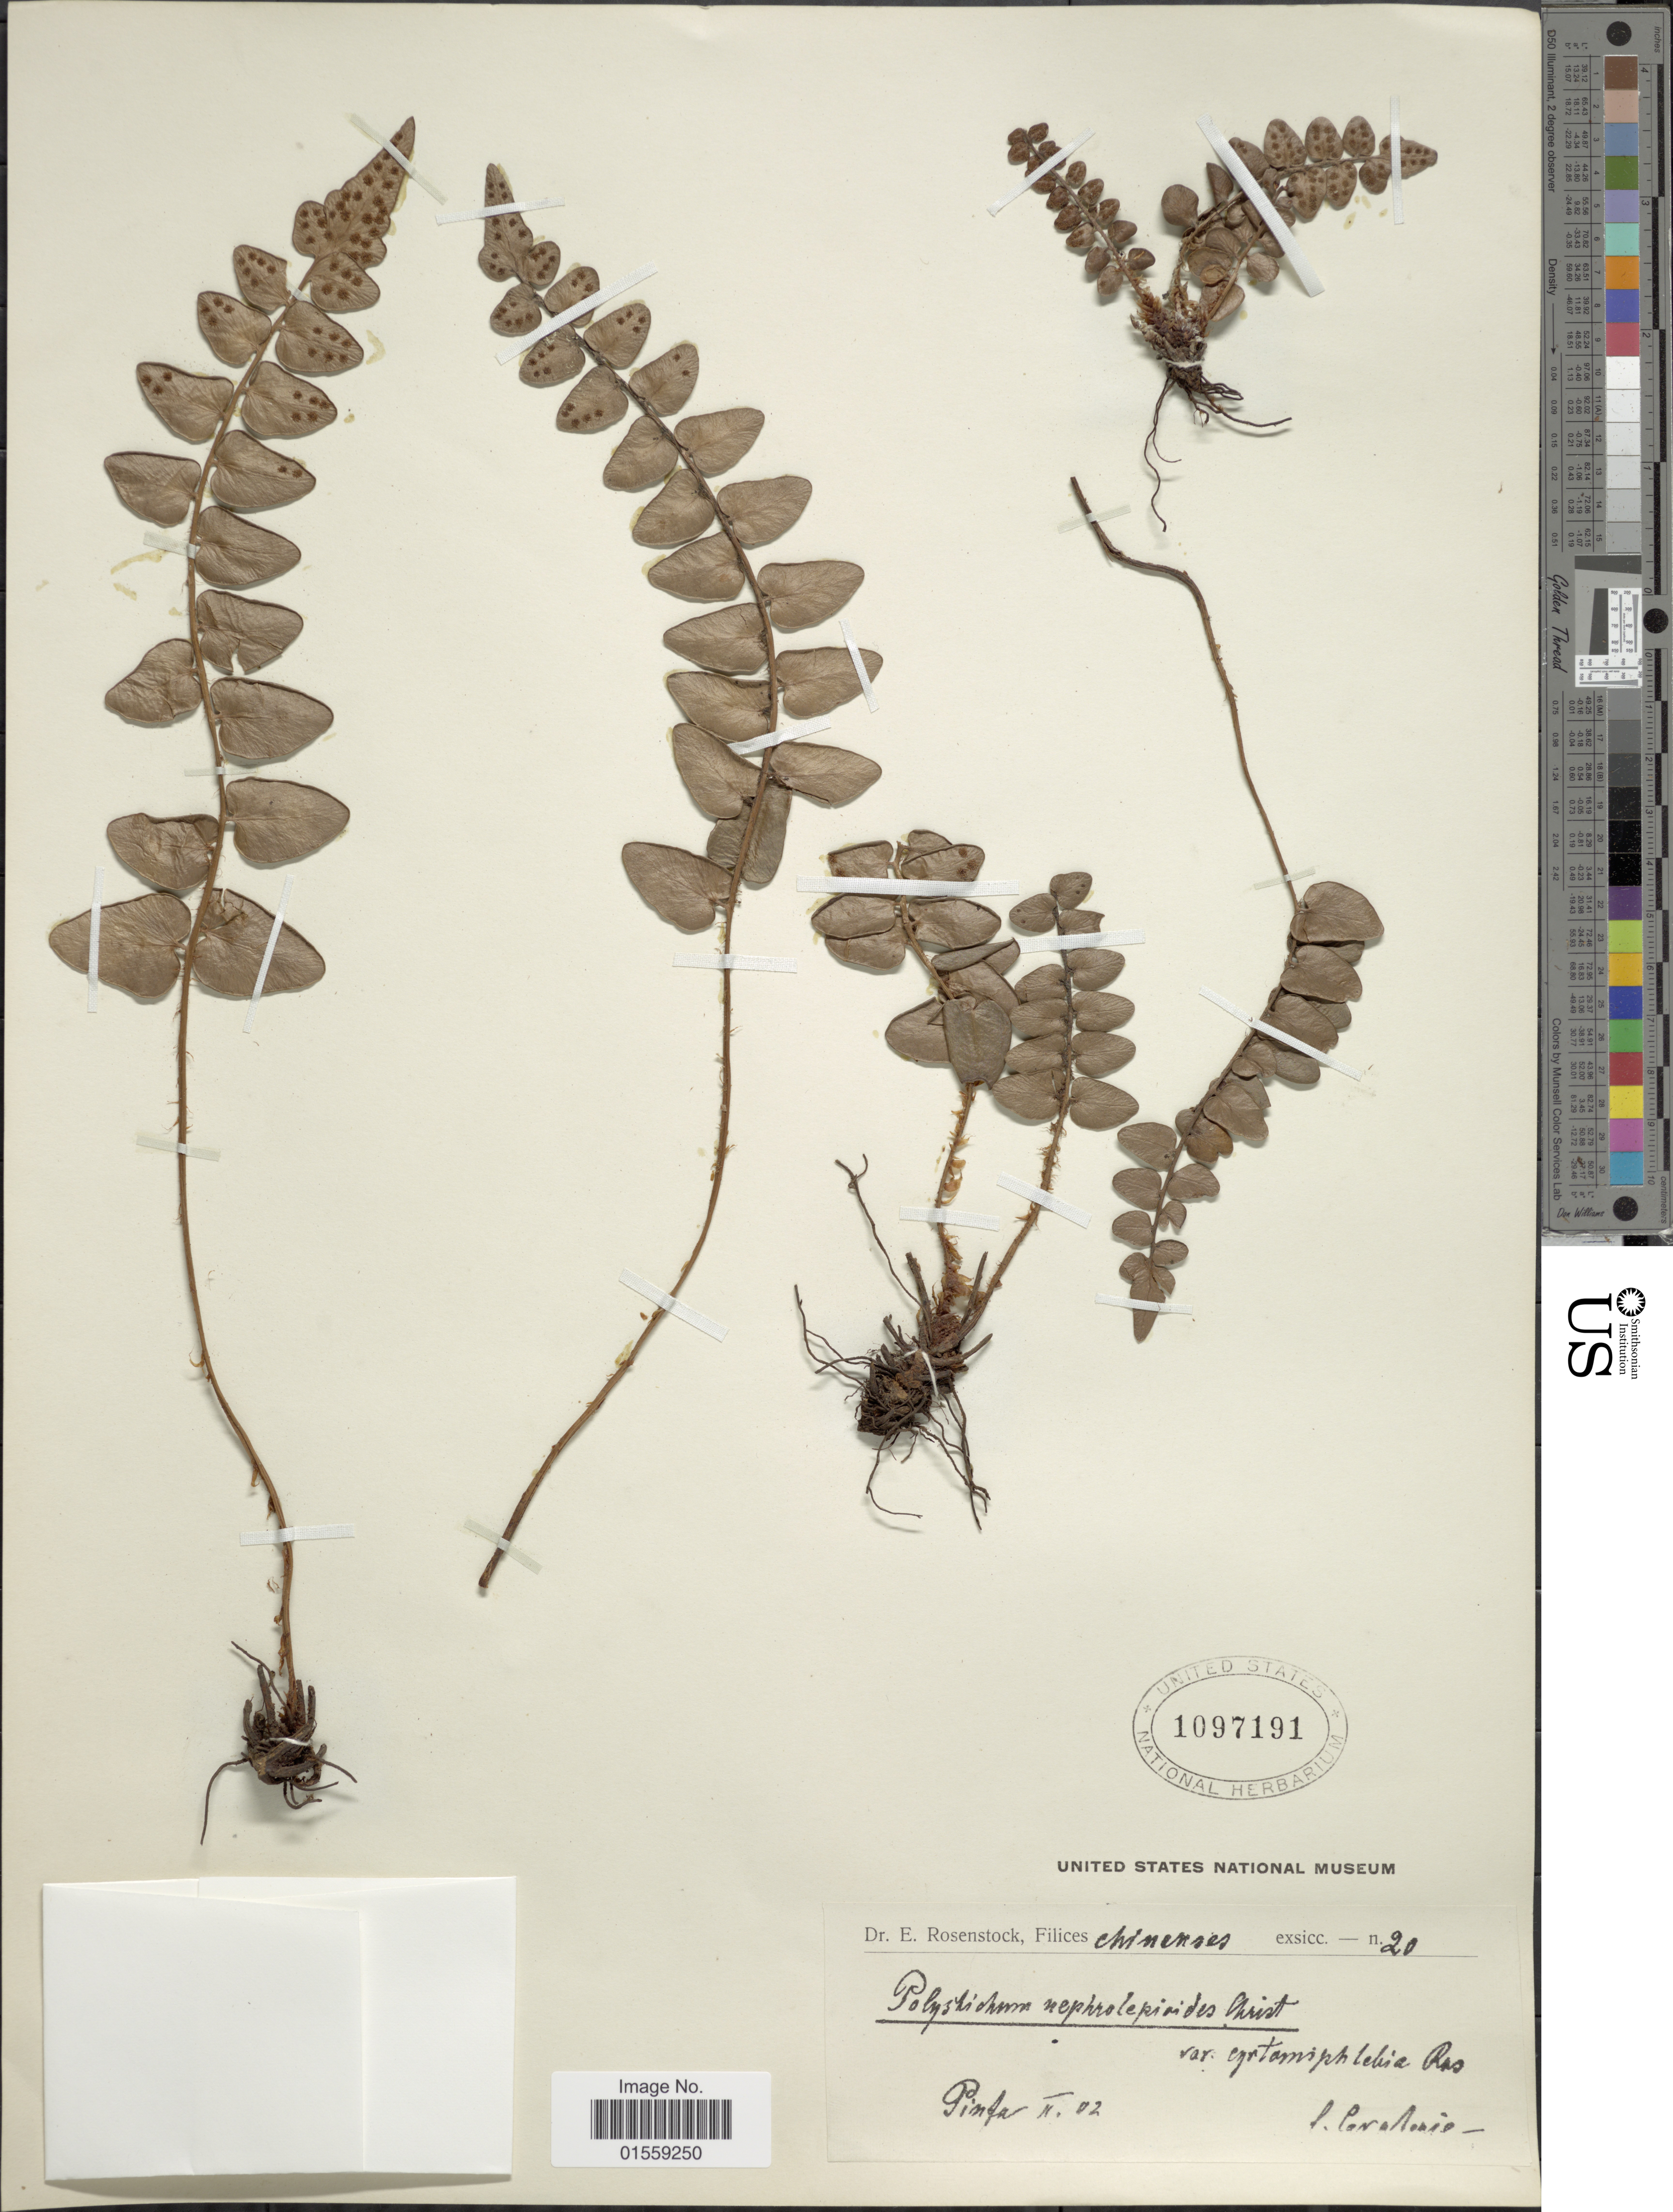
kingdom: Plantae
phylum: Tracheophyta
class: Polypodiopsida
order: Polypodiales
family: Dryopteridaceae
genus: Polystichum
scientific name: Polystichum nephroledpioides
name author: Christ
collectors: -. Cavalerie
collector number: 20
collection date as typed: Transcribed d/m/y: /2/2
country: China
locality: Chinenses, Pin fa.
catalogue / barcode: US 1097191